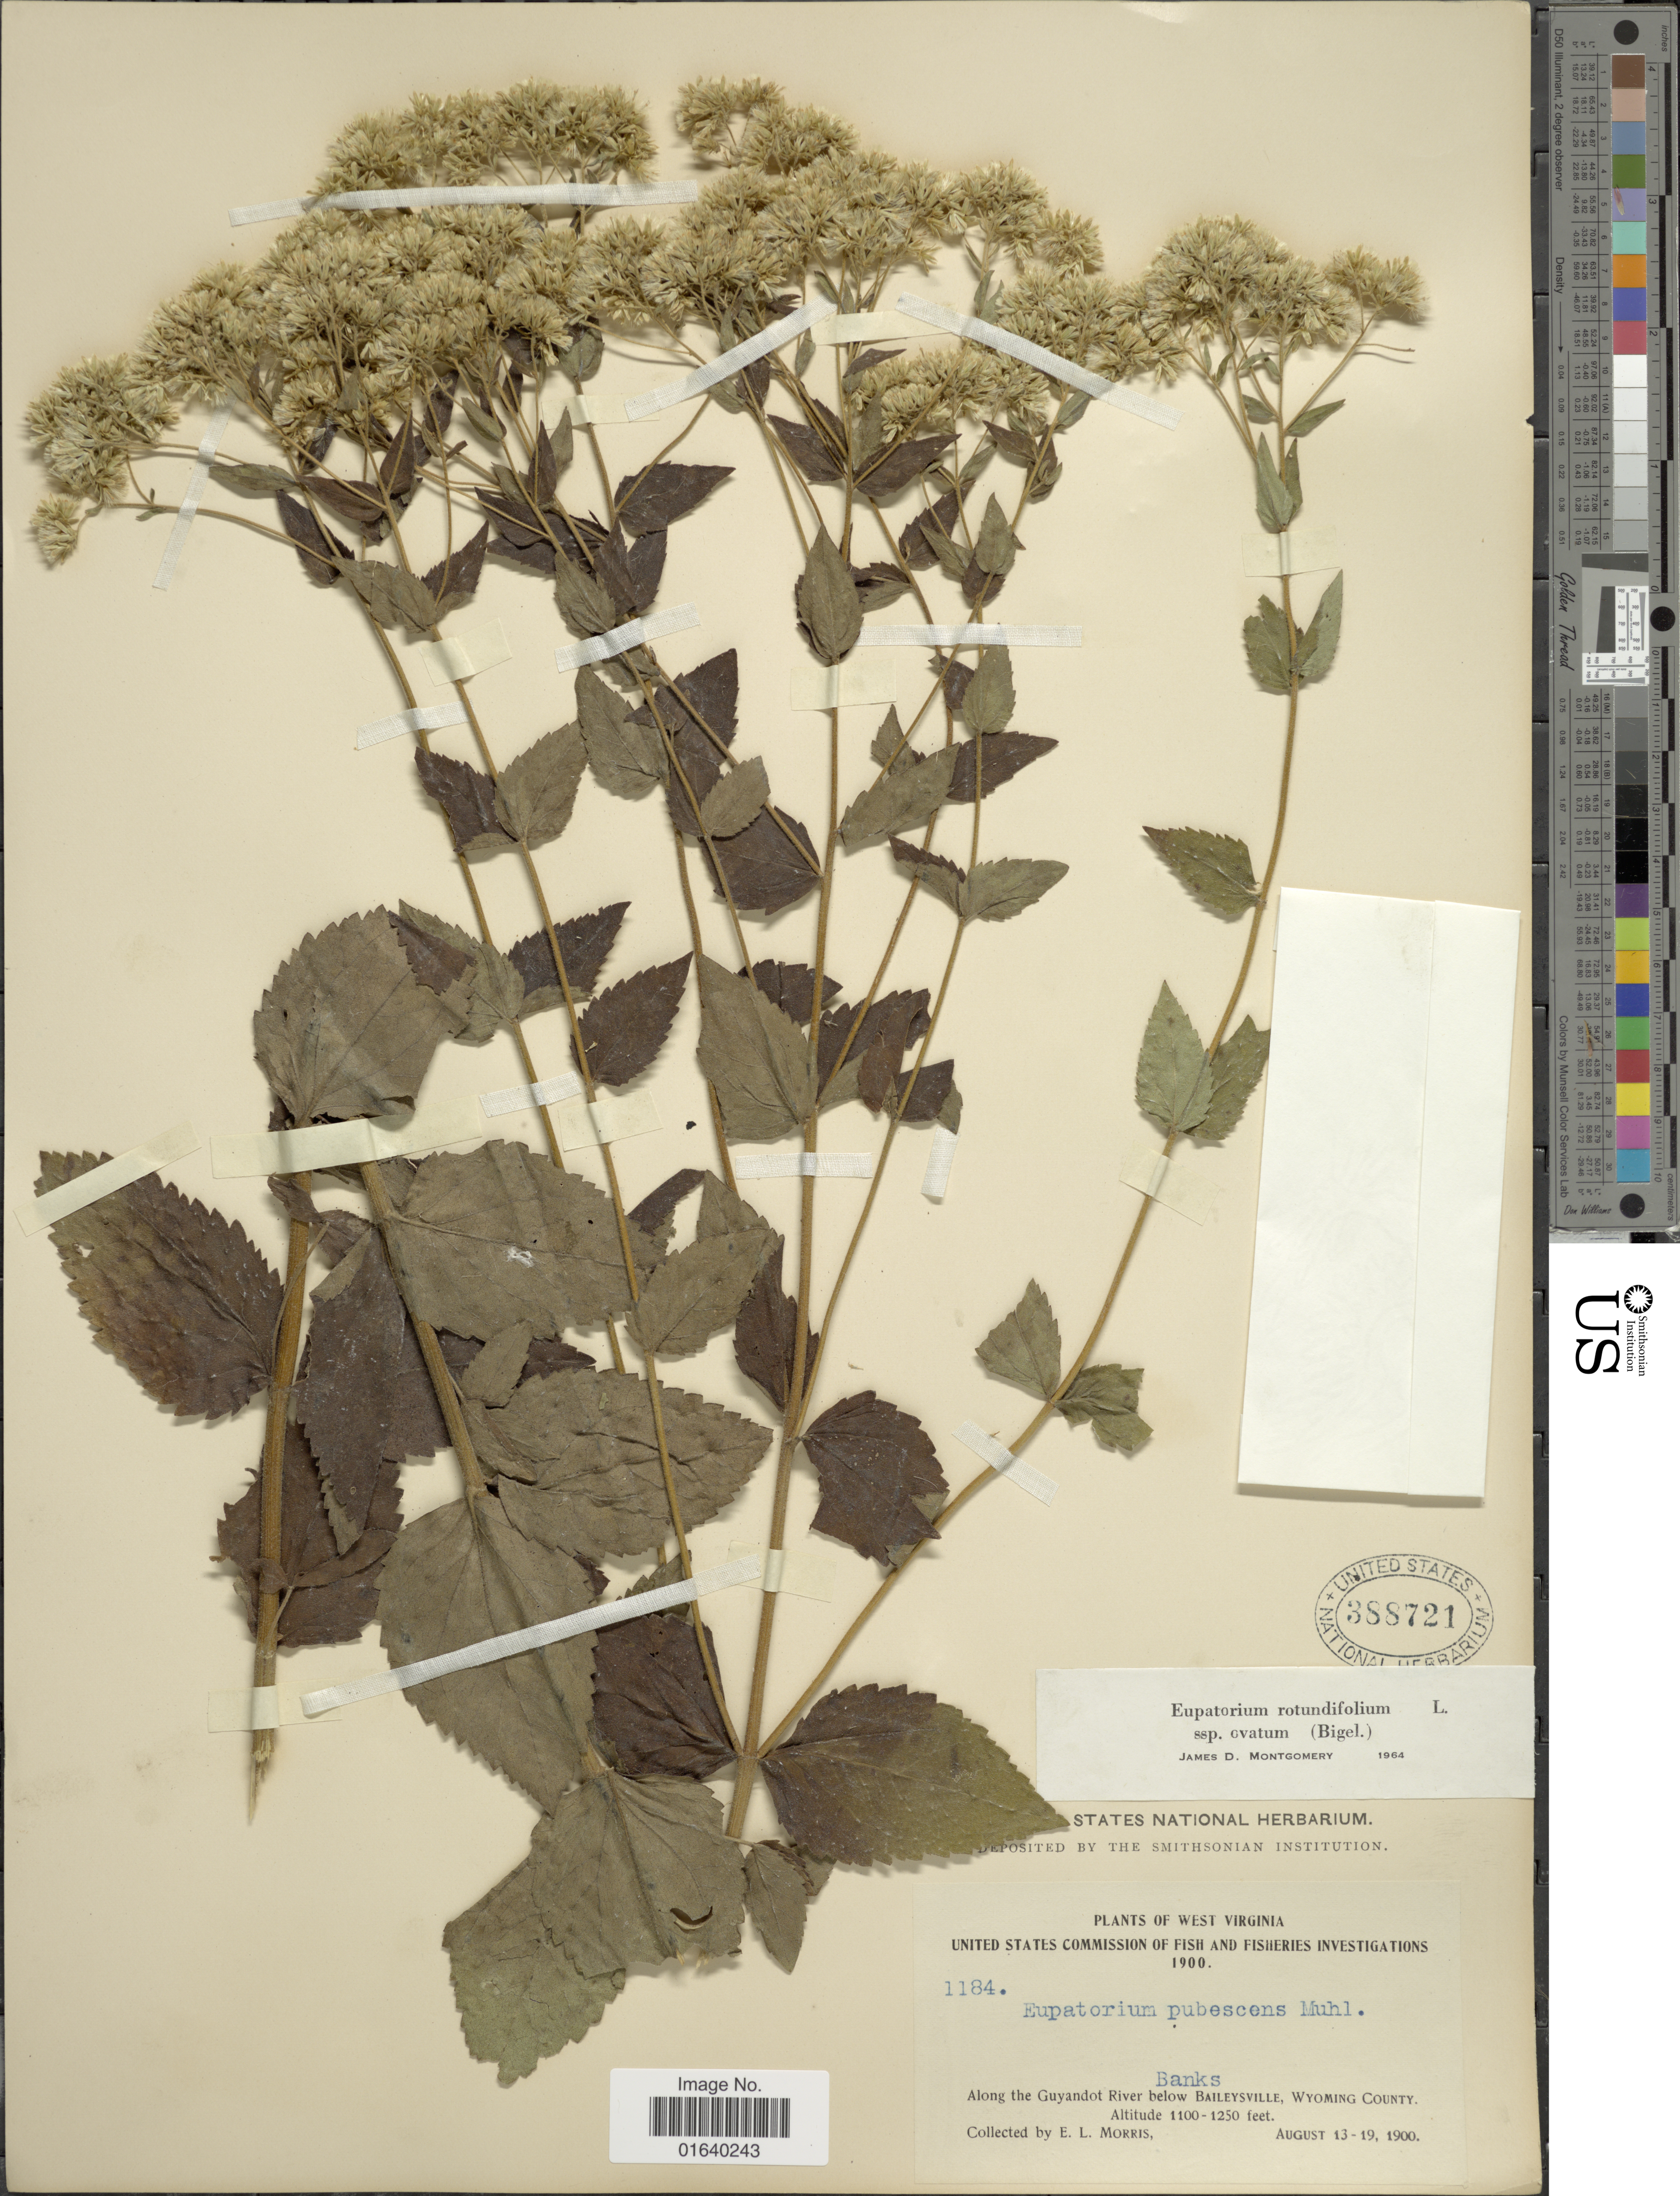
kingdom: Plantae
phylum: Tracheophyta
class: Magnoliopsida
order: Asterales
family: Asteraceae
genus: Eupatorium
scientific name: Eupatorium rotundifolium var. ovatum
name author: (Bigelow) J.D. Montgom. & Fairbrothers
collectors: E. Morris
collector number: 1184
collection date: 1900-08-13/1900-08-19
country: United States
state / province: West Virginia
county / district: Wyoming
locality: Along the Guyandot River below Baileysville, Wyoming County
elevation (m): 335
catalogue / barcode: US 388721